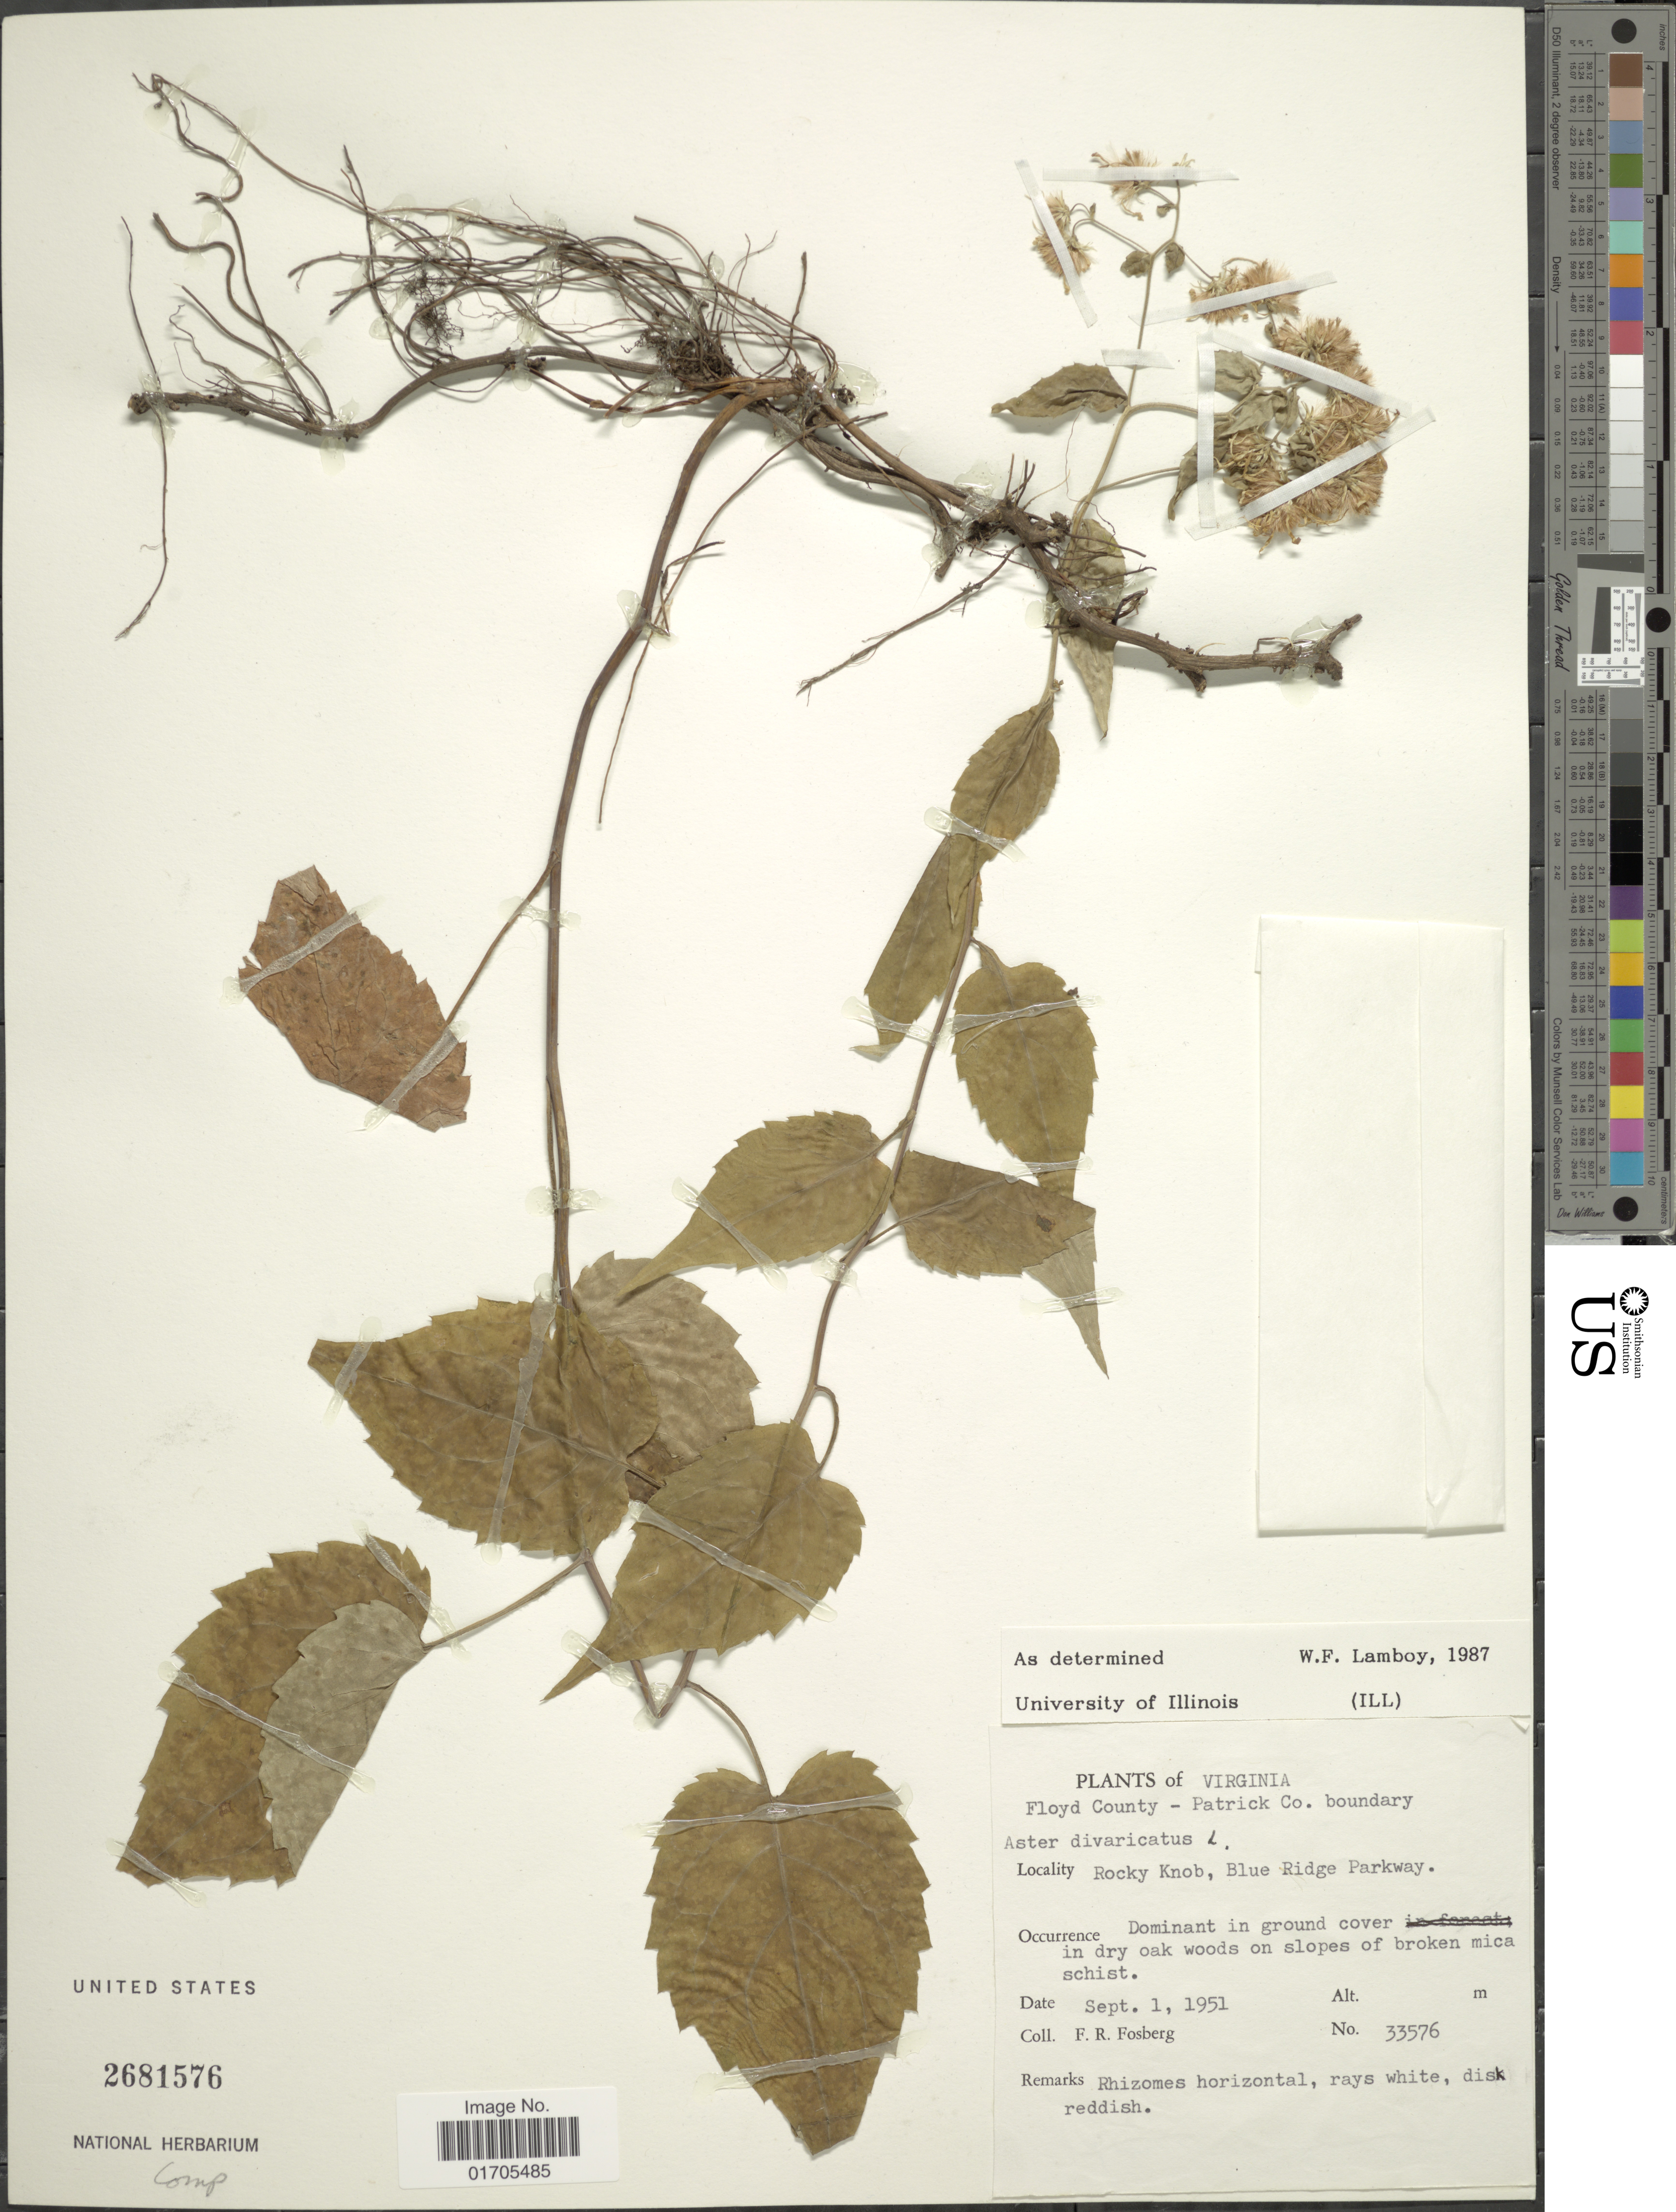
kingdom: Plantae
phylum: Tracheophyta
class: Magnoliopsida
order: Asterales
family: Asteraceae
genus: Eurybia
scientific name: Eurybia divaricata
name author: (L.) G.L. Nesom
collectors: F. R. Fosberg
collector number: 33576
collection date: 1951-09-01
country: United States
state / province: Virginia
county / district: Floyd / Patrick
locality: Virginia. Floyd County - Patrick Co. boundary. Rocky Knob, Blue Ridge Parkway.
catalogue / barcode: US 2681576